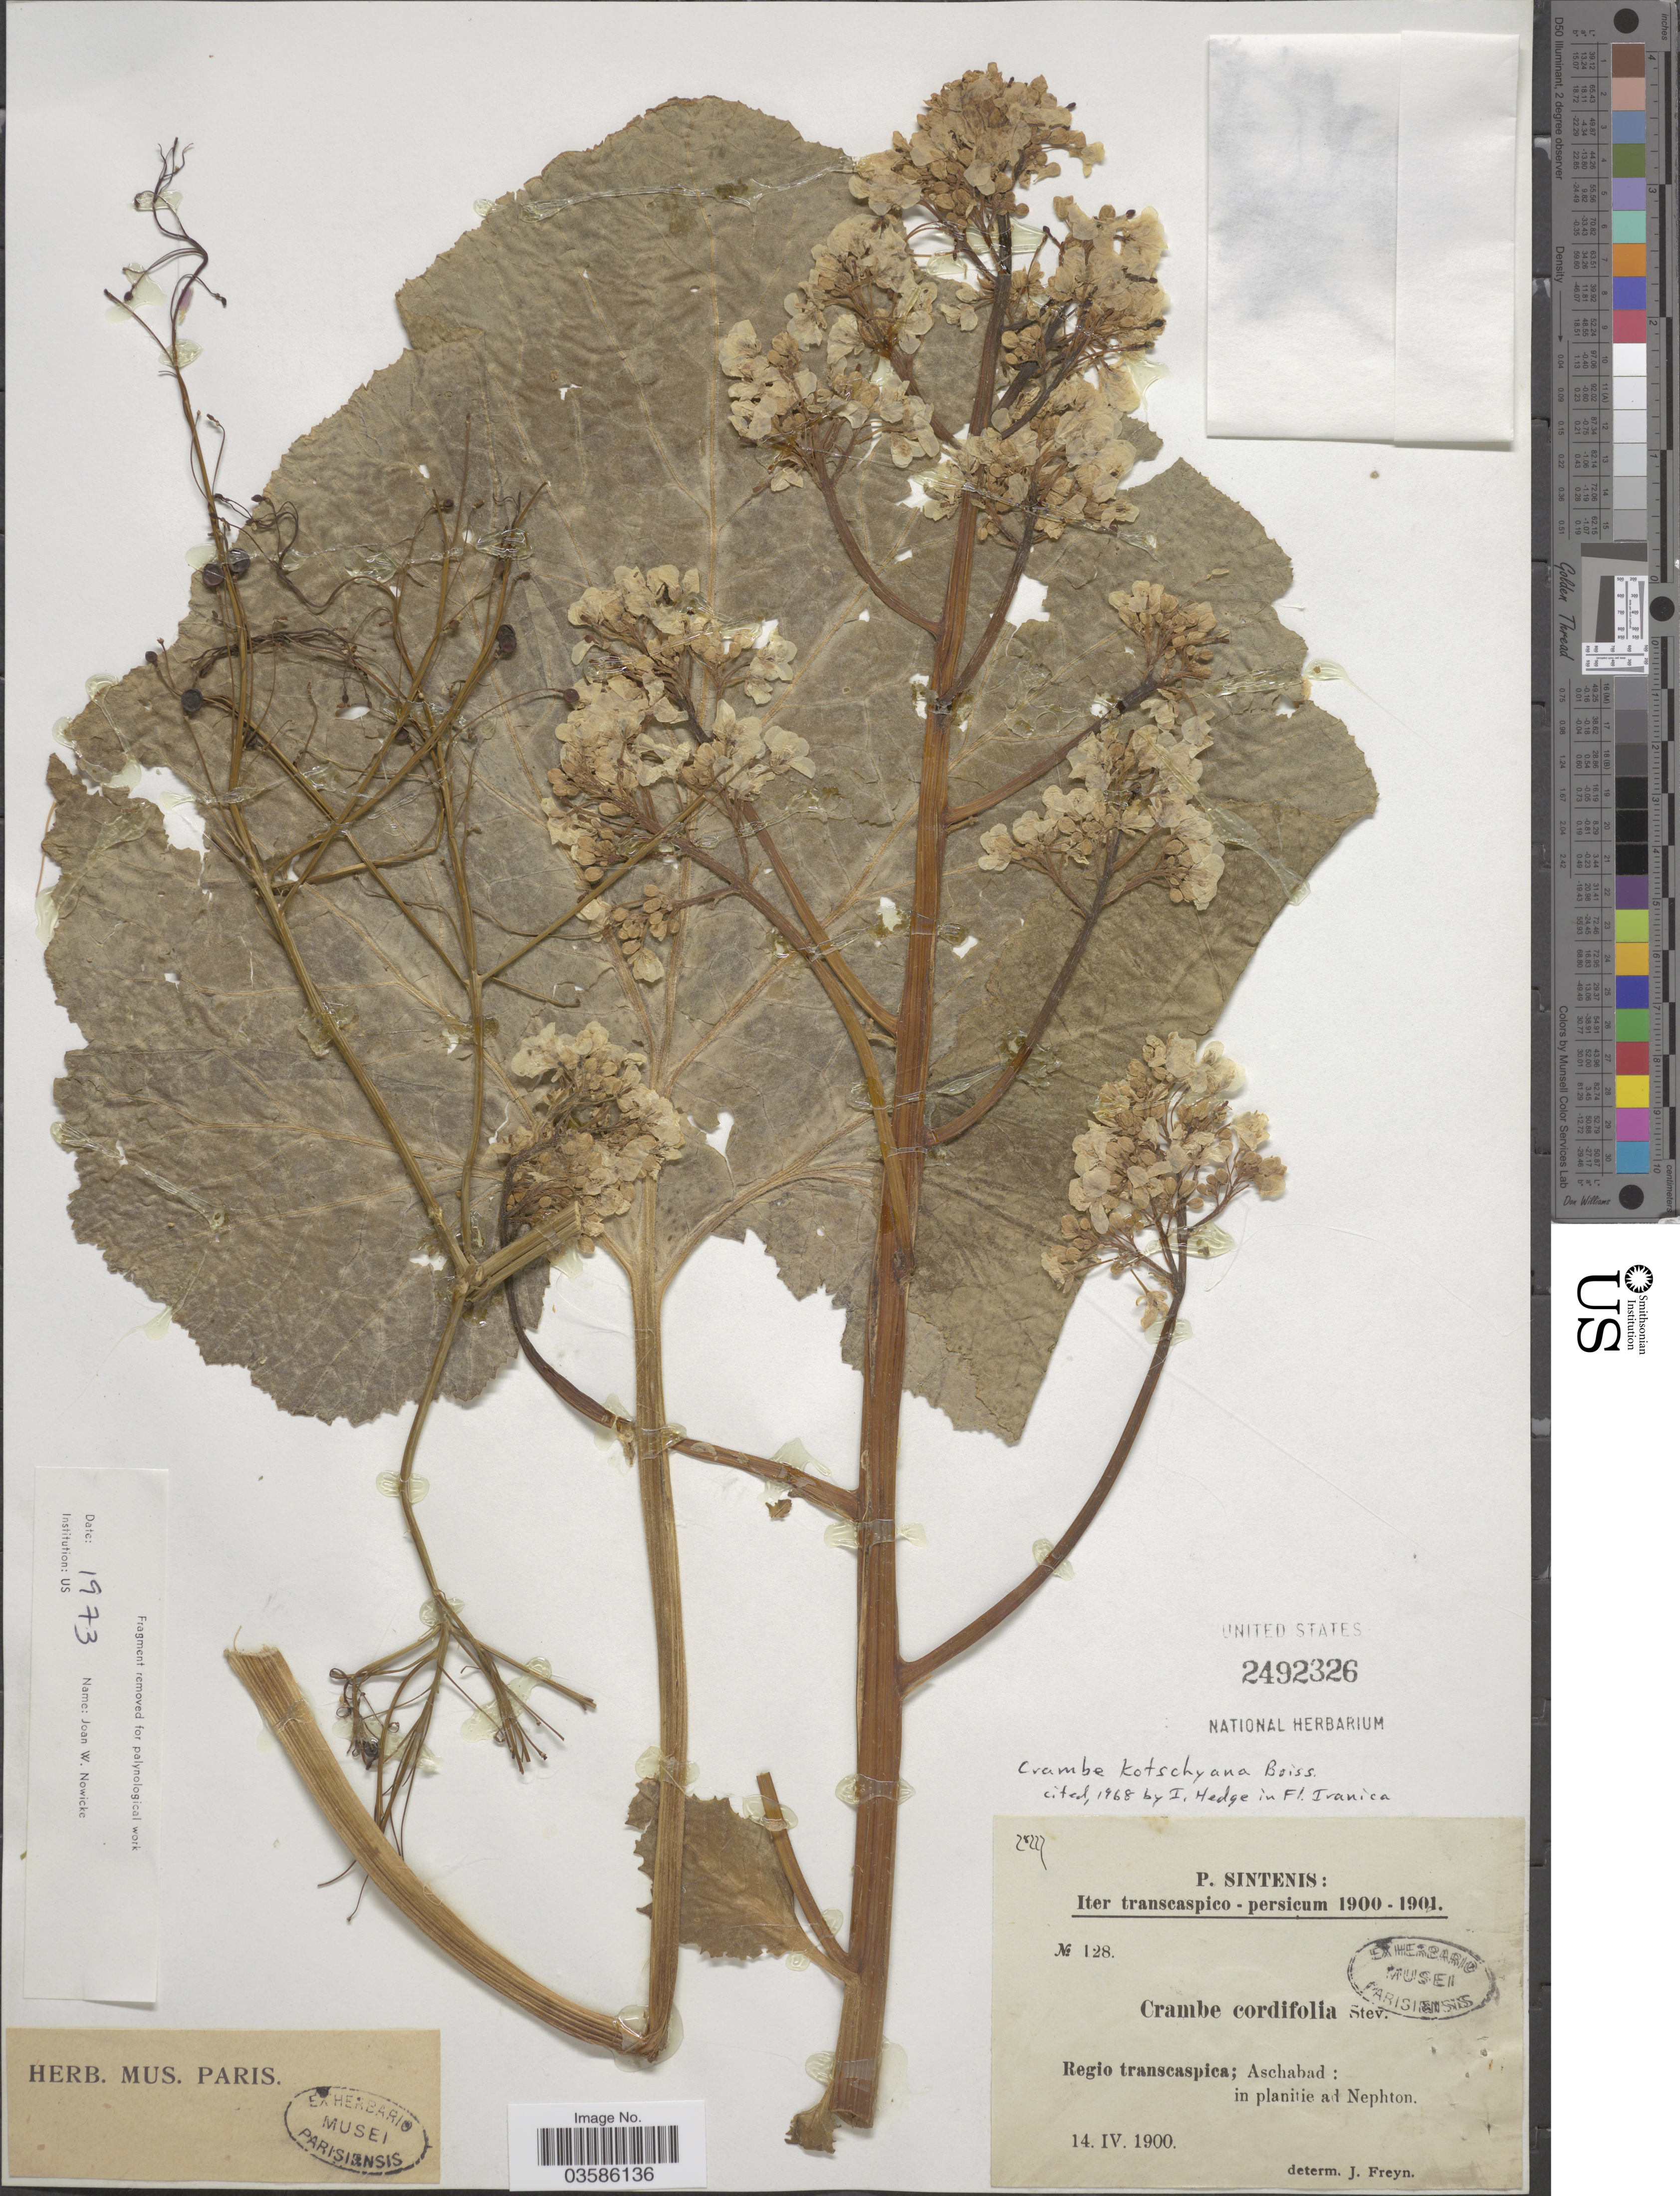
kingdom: Plantae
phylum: Tracheophyta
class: Magnoliopsida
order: Brassicales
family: Brassicaceae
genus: Crambe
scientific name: Crambe kotschyana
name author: Boiss.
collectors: P. Sintenis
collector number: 128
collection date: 1900-04-14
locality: Regio transcaspica; Aschabad: in planitie ad Nephton.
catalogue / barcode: US 2492326